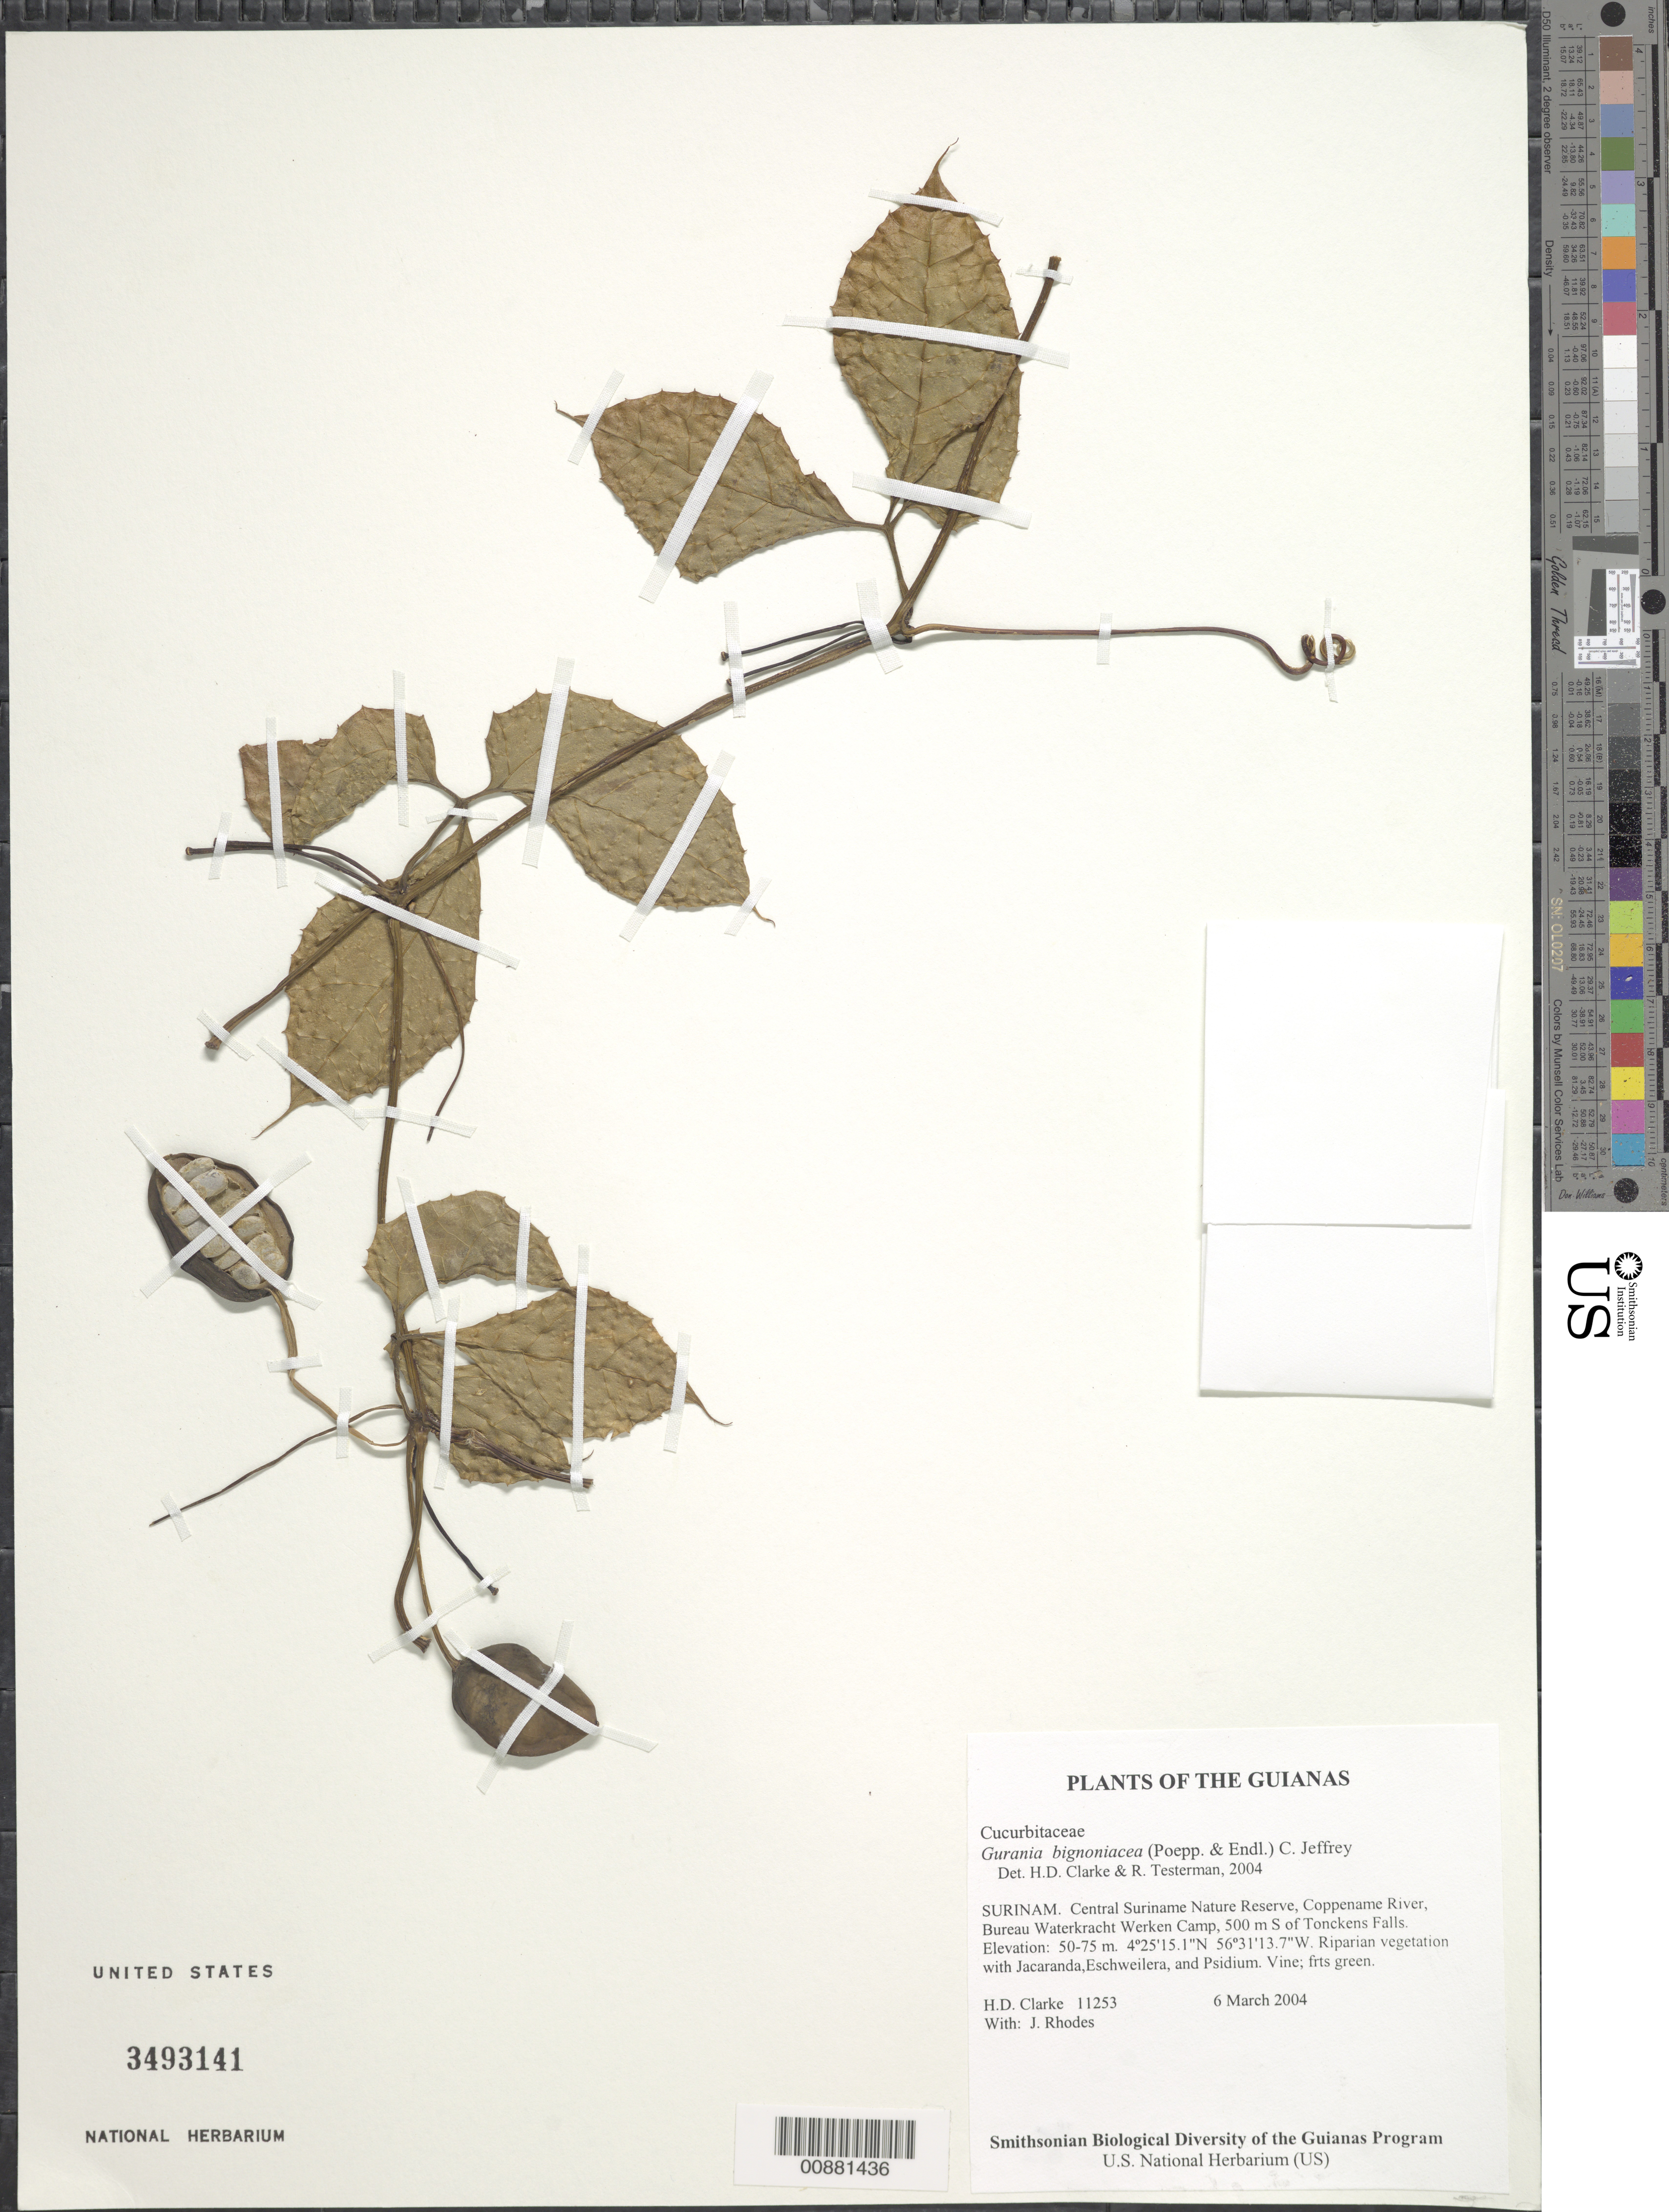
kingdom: Plantae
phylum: Tracheophyta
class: Magnoliopsida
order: Cucurbitales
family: Cucurbitaceae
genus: Gurania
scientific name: Gurania bignoniacea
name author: (Poepp. & Endl.) C. Jeffrey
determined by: Nee, Michael H.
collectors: H. D. Clarke & J. Rhodes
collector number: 11253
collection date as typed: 6 March 2004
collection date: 2004-03-06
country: Suriname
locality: Central Suriname Nature Reserve, Coppename River, Bureau Waterkracht Werken Camp, 500 m S of Tonckens Falls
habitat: Riparian vegetation with Jacaranda,Eschweilera, and Psidium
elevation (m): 50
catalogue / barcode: US 3493141